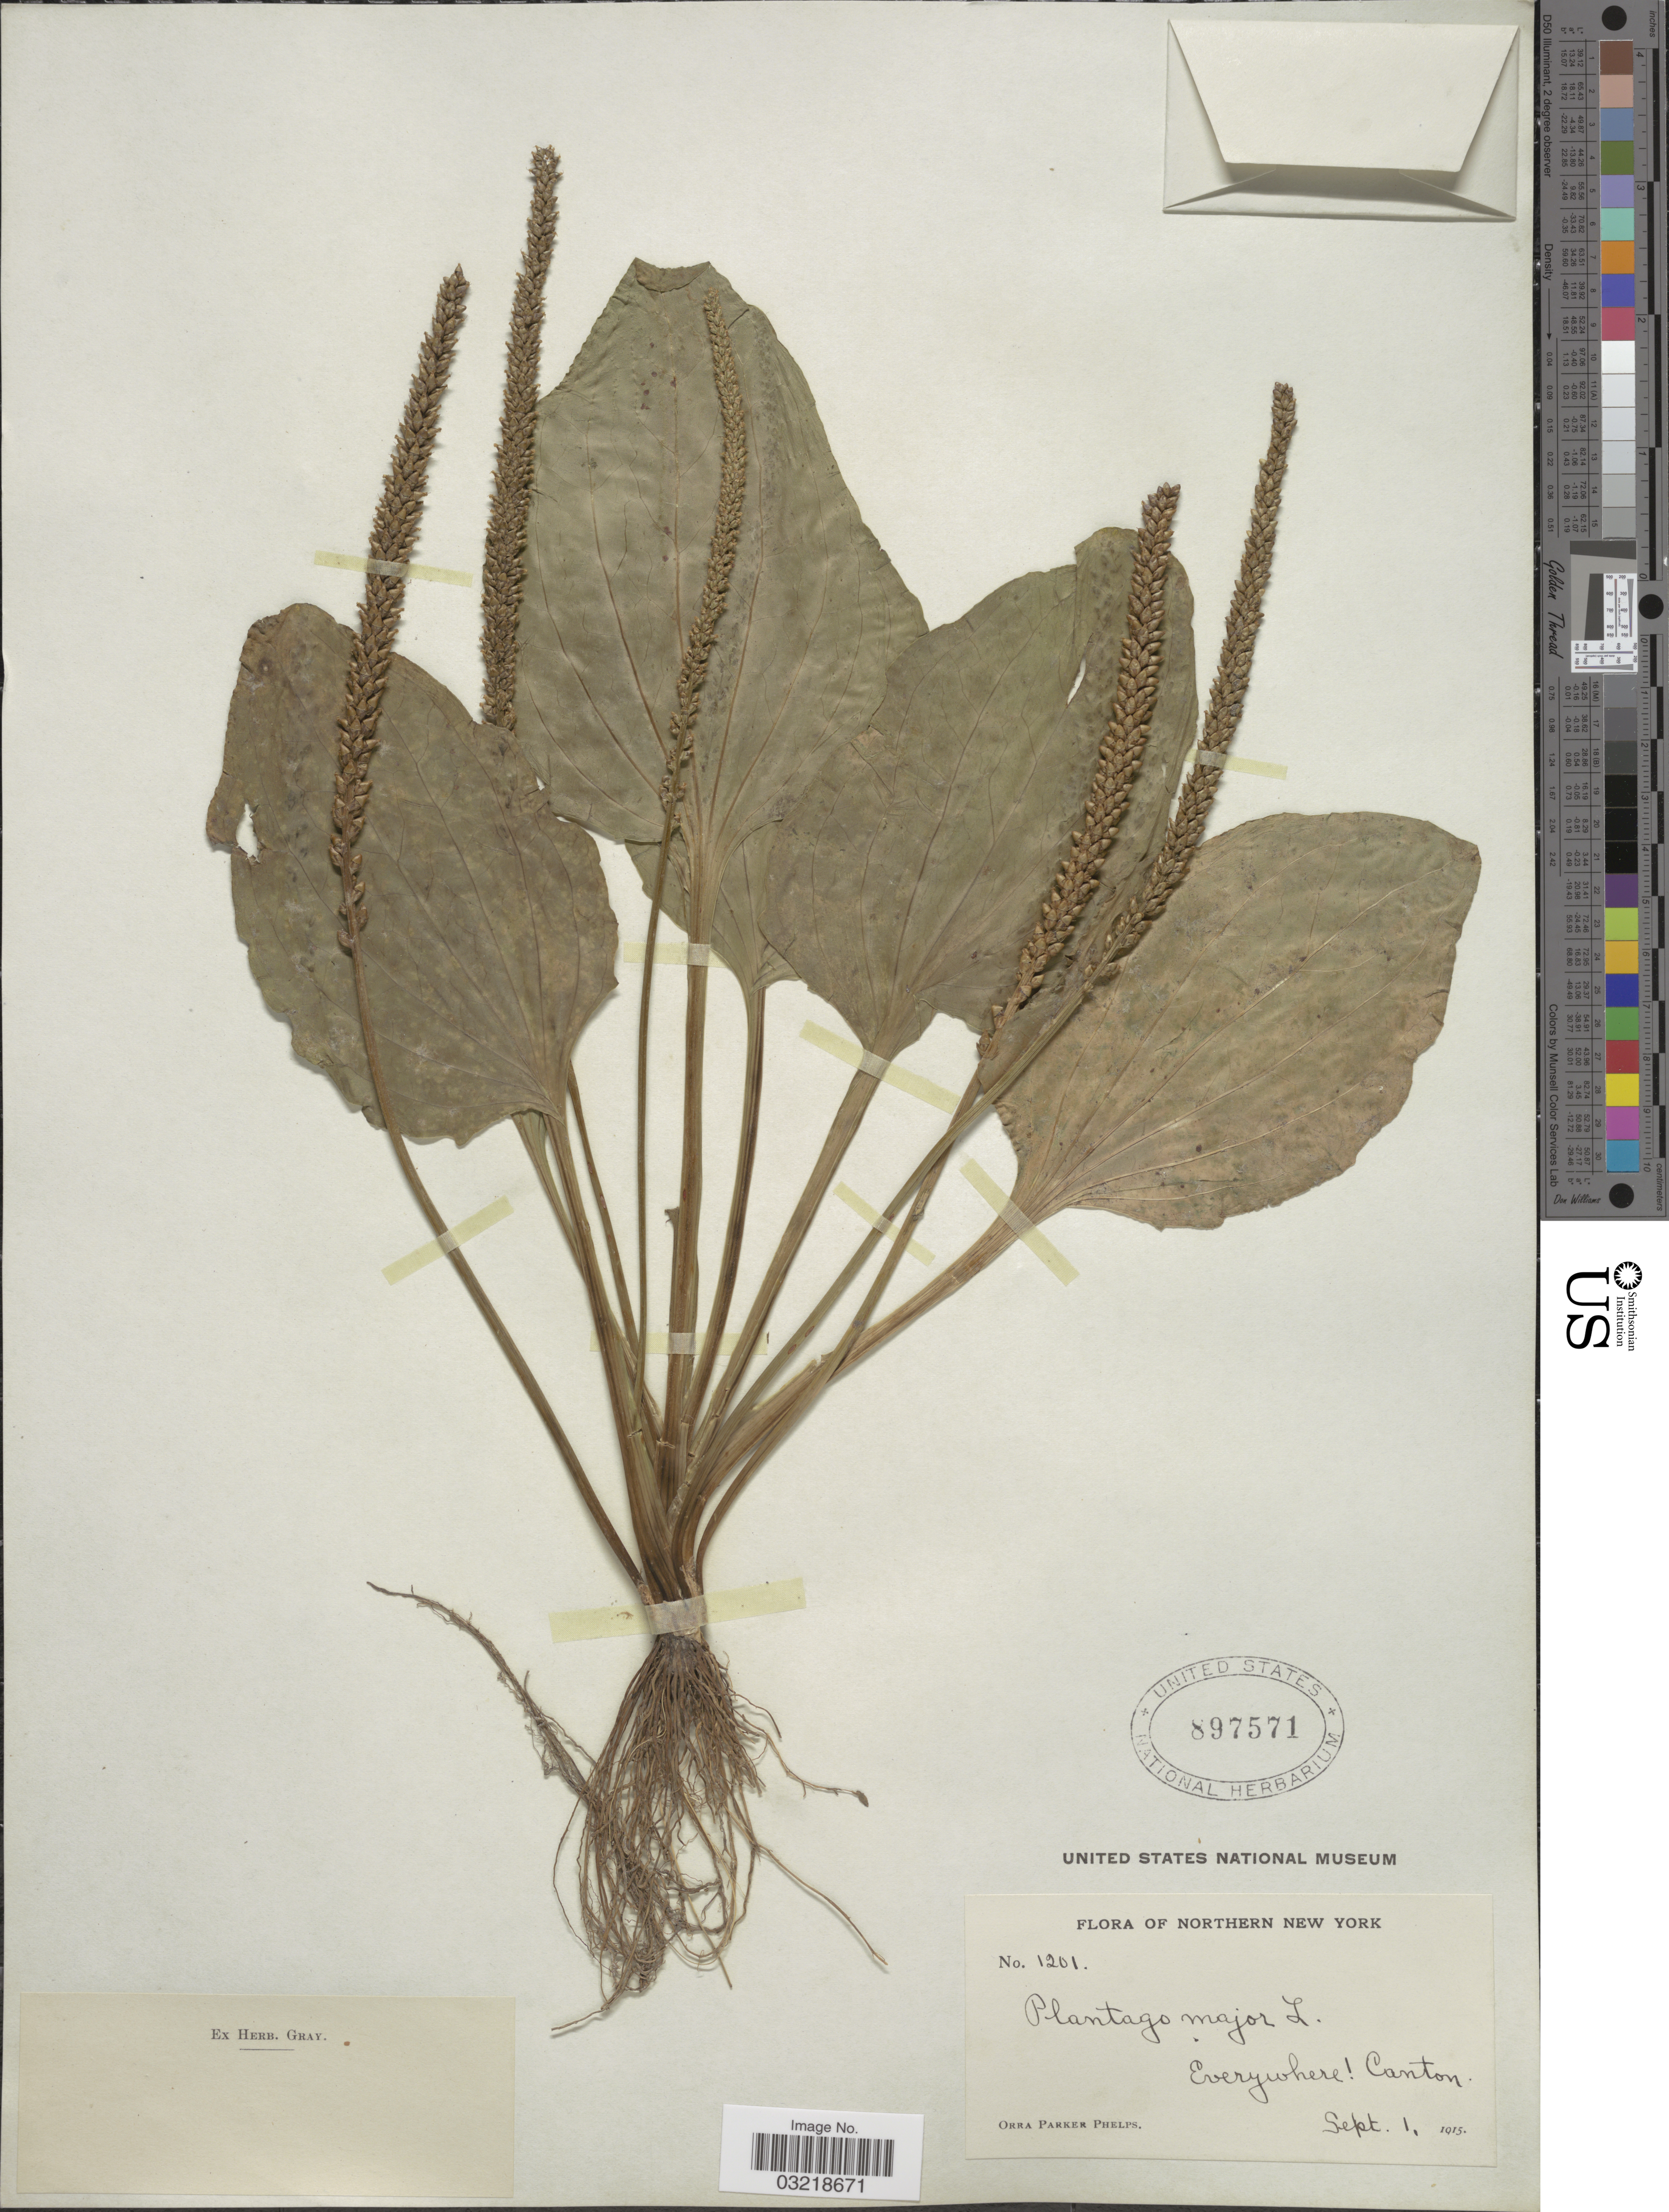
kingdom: Plantae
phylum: Tracheophyta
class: Magnoliopsida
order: Lamiales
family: Plantaginaceae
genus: Plantago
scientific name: Plantago major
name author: L.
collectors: O. P. Phelps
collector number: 1201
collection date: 1915-09-01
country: United States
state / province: New York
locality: Northern New York. Canton.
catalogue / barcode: US 897571